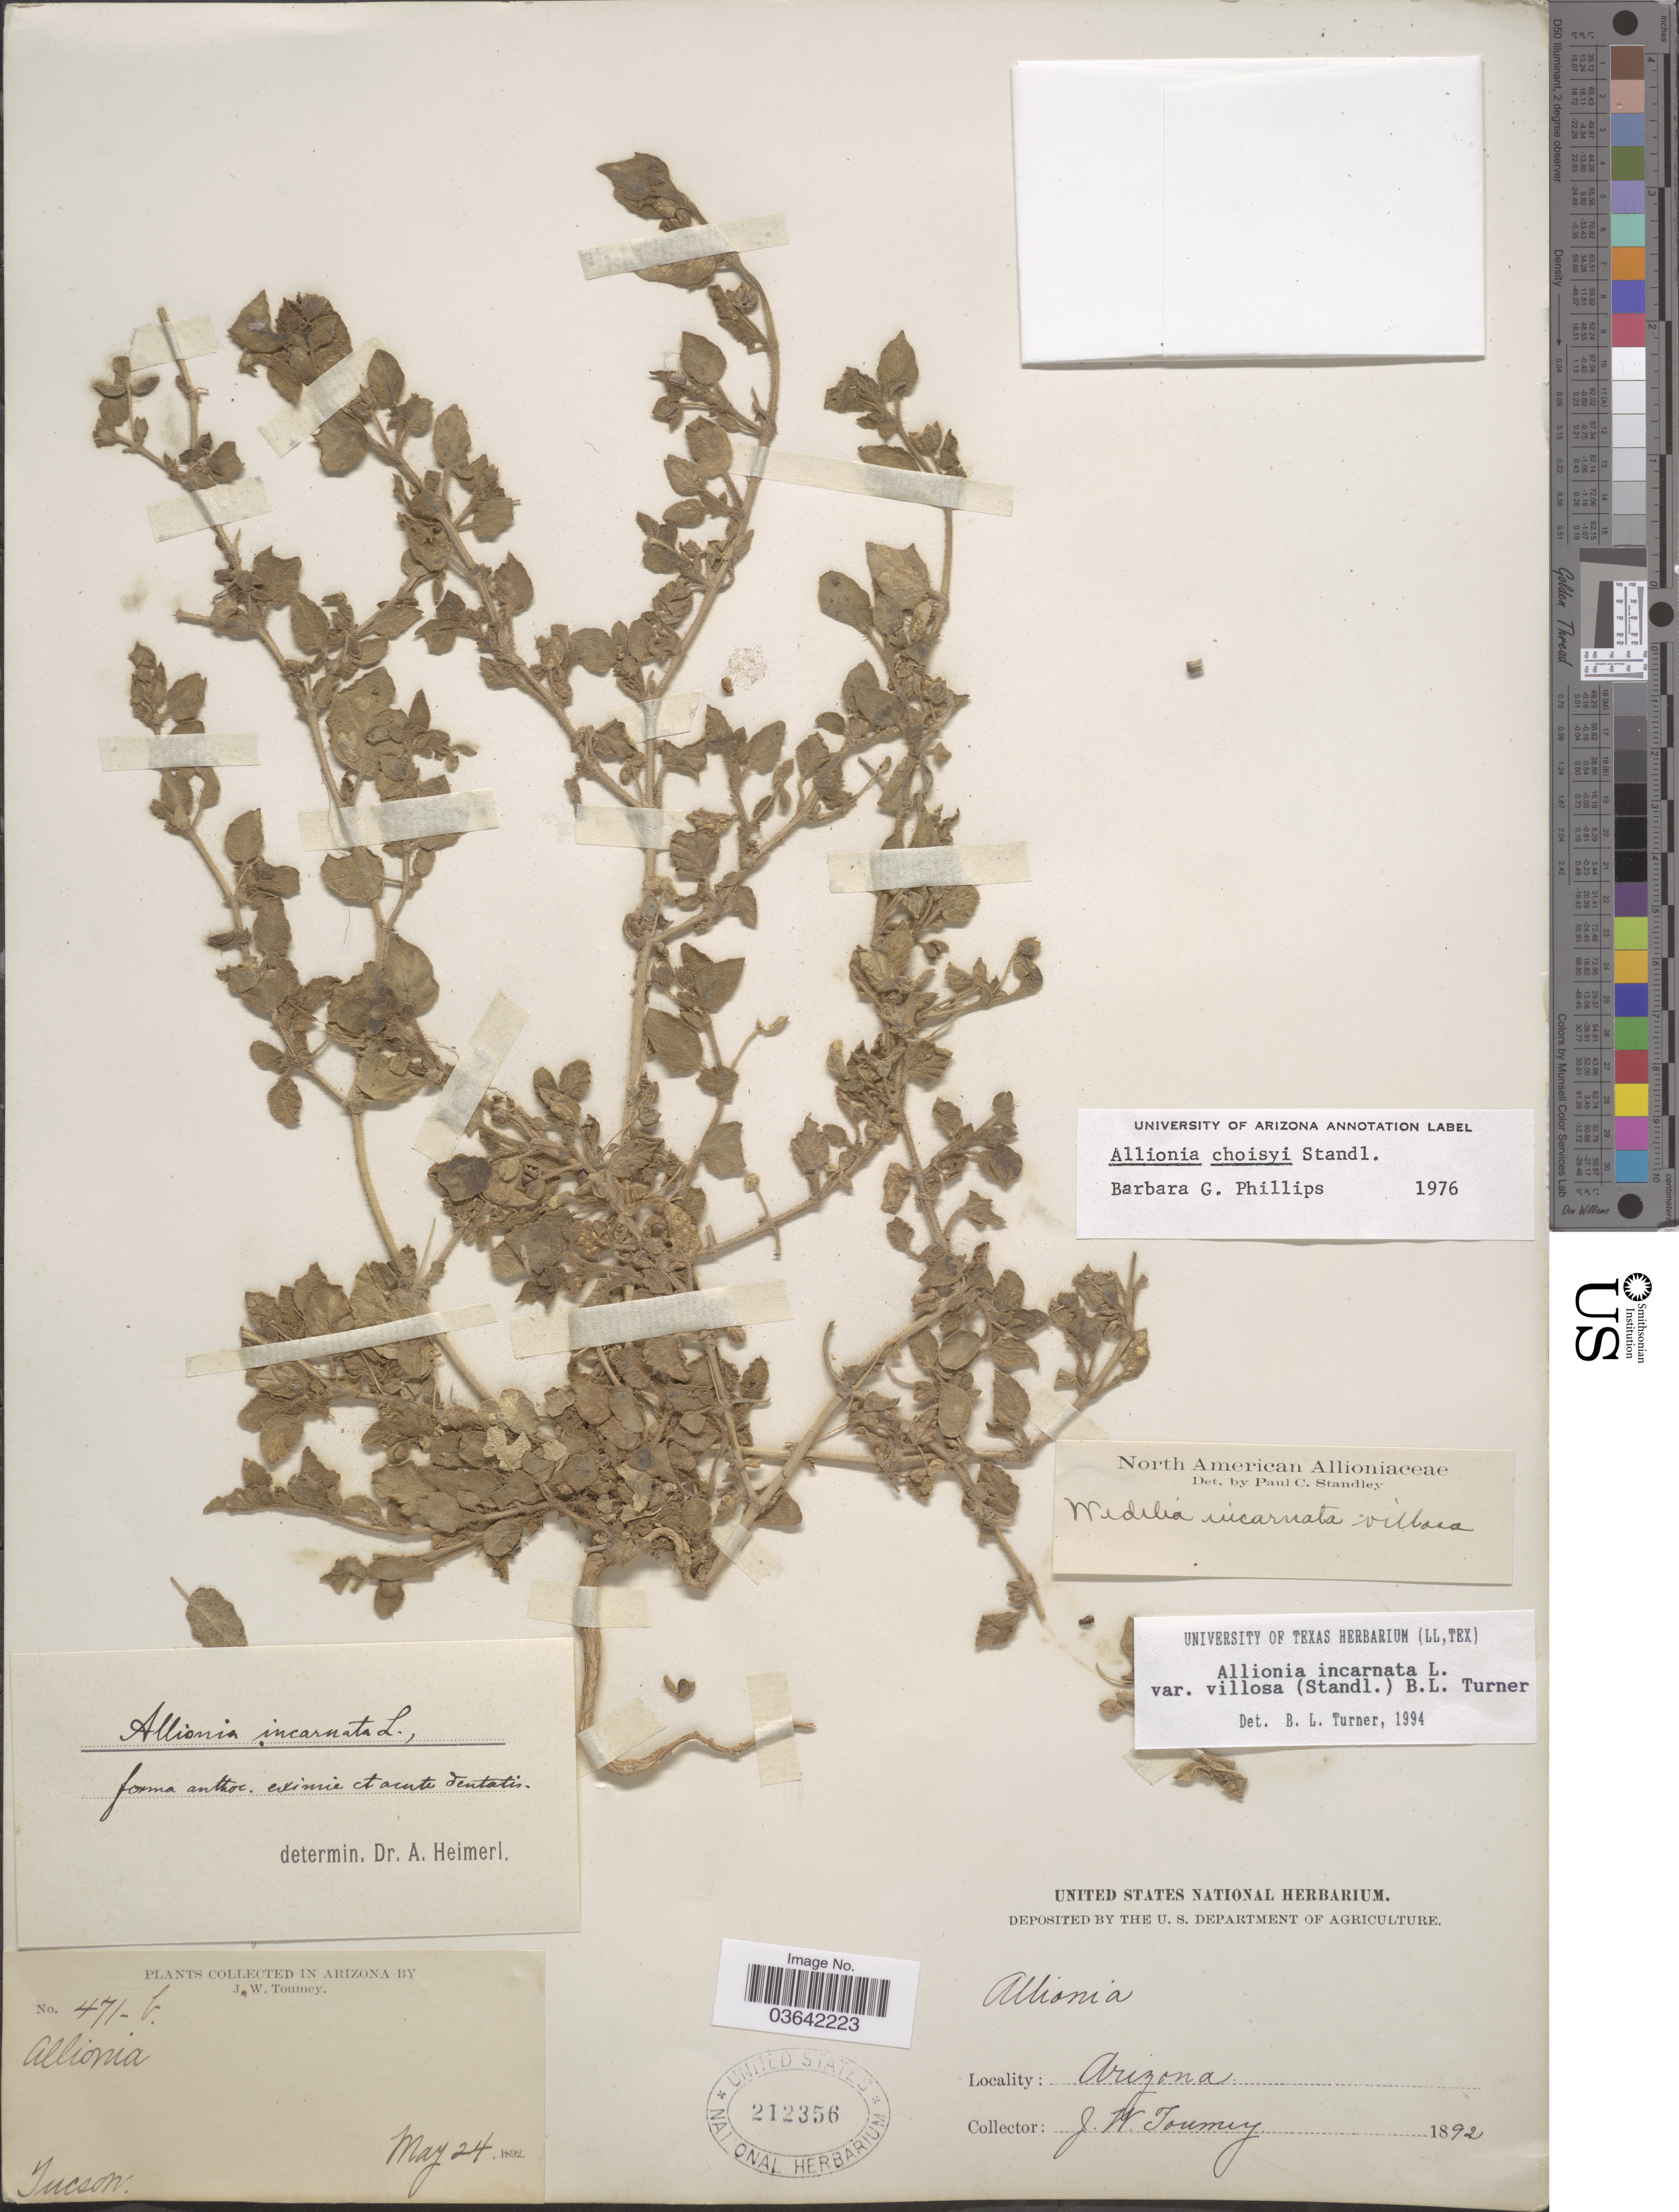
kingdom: Plantae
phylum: Tracheophyta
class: Magnoliopsida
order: Caryophyllales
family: Nyctaginaceae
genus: Allionia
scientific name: Allionia incarnata var. villosa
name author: (Standl.) B.L. Turner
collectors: J. W. Toumey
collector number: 471-b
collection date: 1892-05-24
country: United States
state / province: Arizona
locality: Tucson.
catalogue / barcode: US 212356